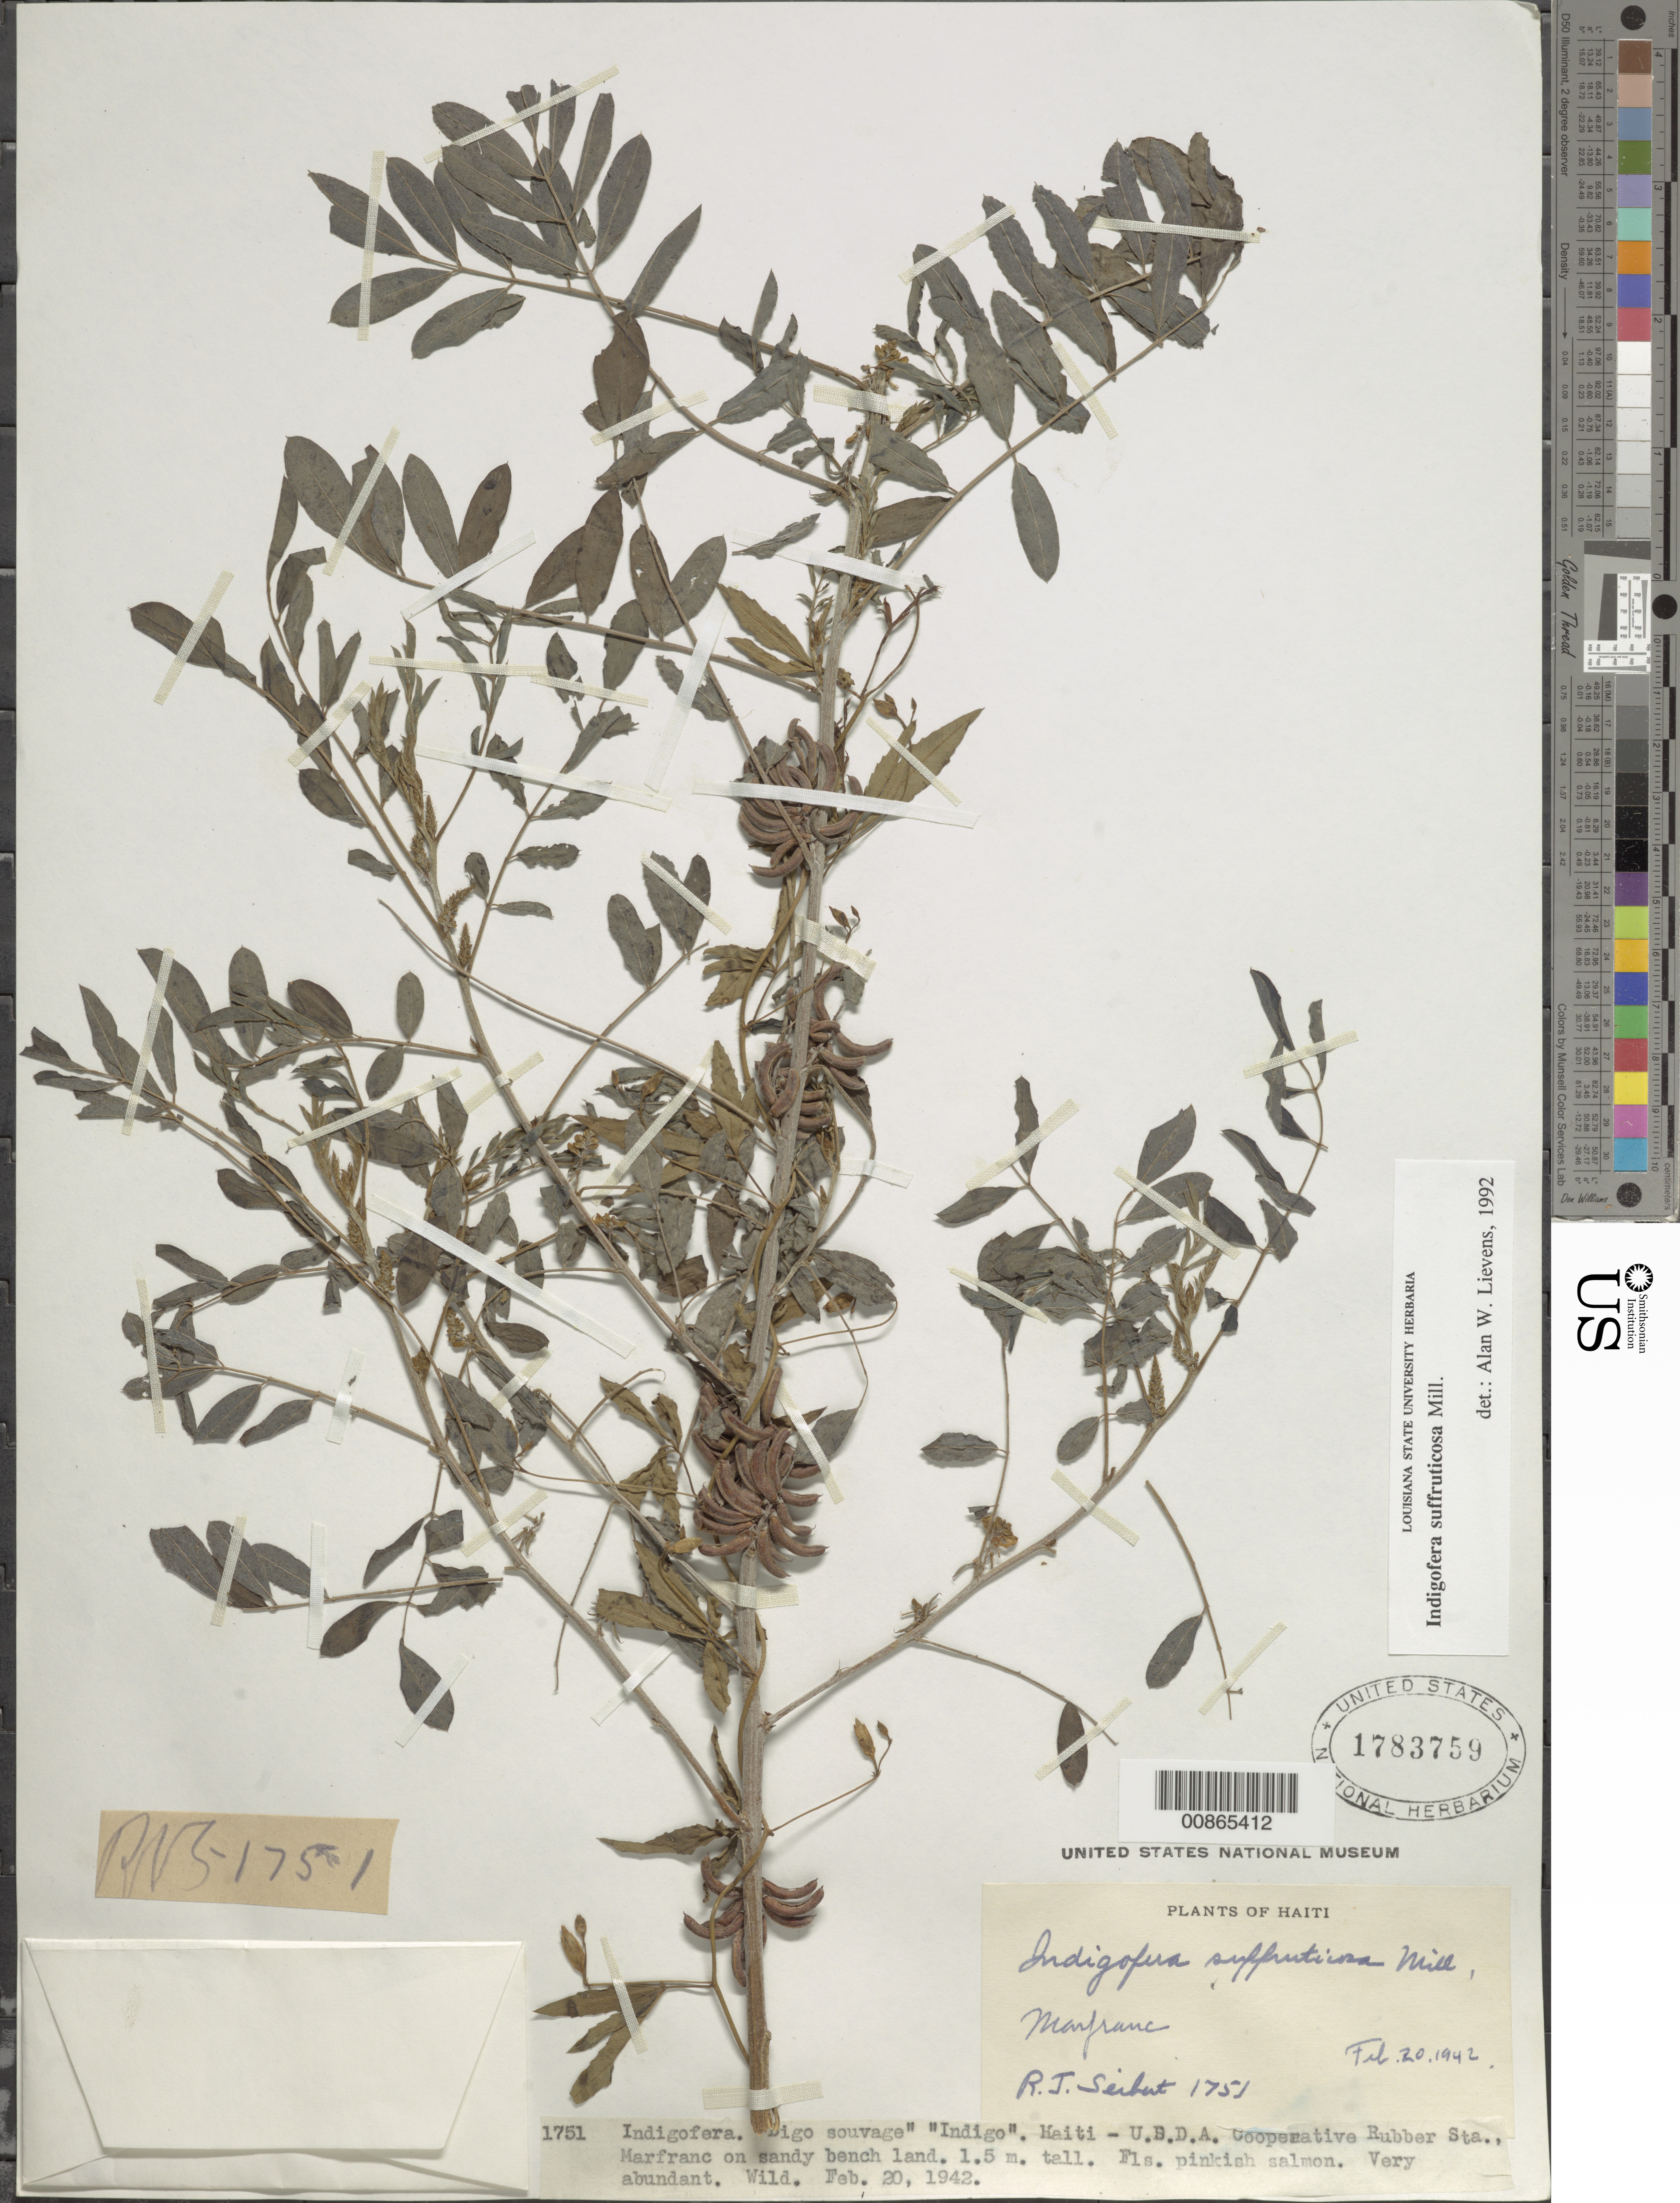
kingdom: Plantae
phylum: Tracheophyta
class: Magnoliopsida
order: Fabales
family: Fabaceae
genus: Indigofera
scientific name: Indigofera suffruticosa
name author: Mill.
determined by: Lievens, A. W., (LSU), Louisiana State University Herbarium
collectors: R. J. Seibert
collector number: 1751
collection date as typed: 20 Feb 1942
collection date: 1942-02-20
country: Haiti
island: Hispaniola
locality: U.S.D.A. Cooperative Rubber Sta., Marfranc.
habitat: On sandy bench land.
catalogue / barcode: US 1783759